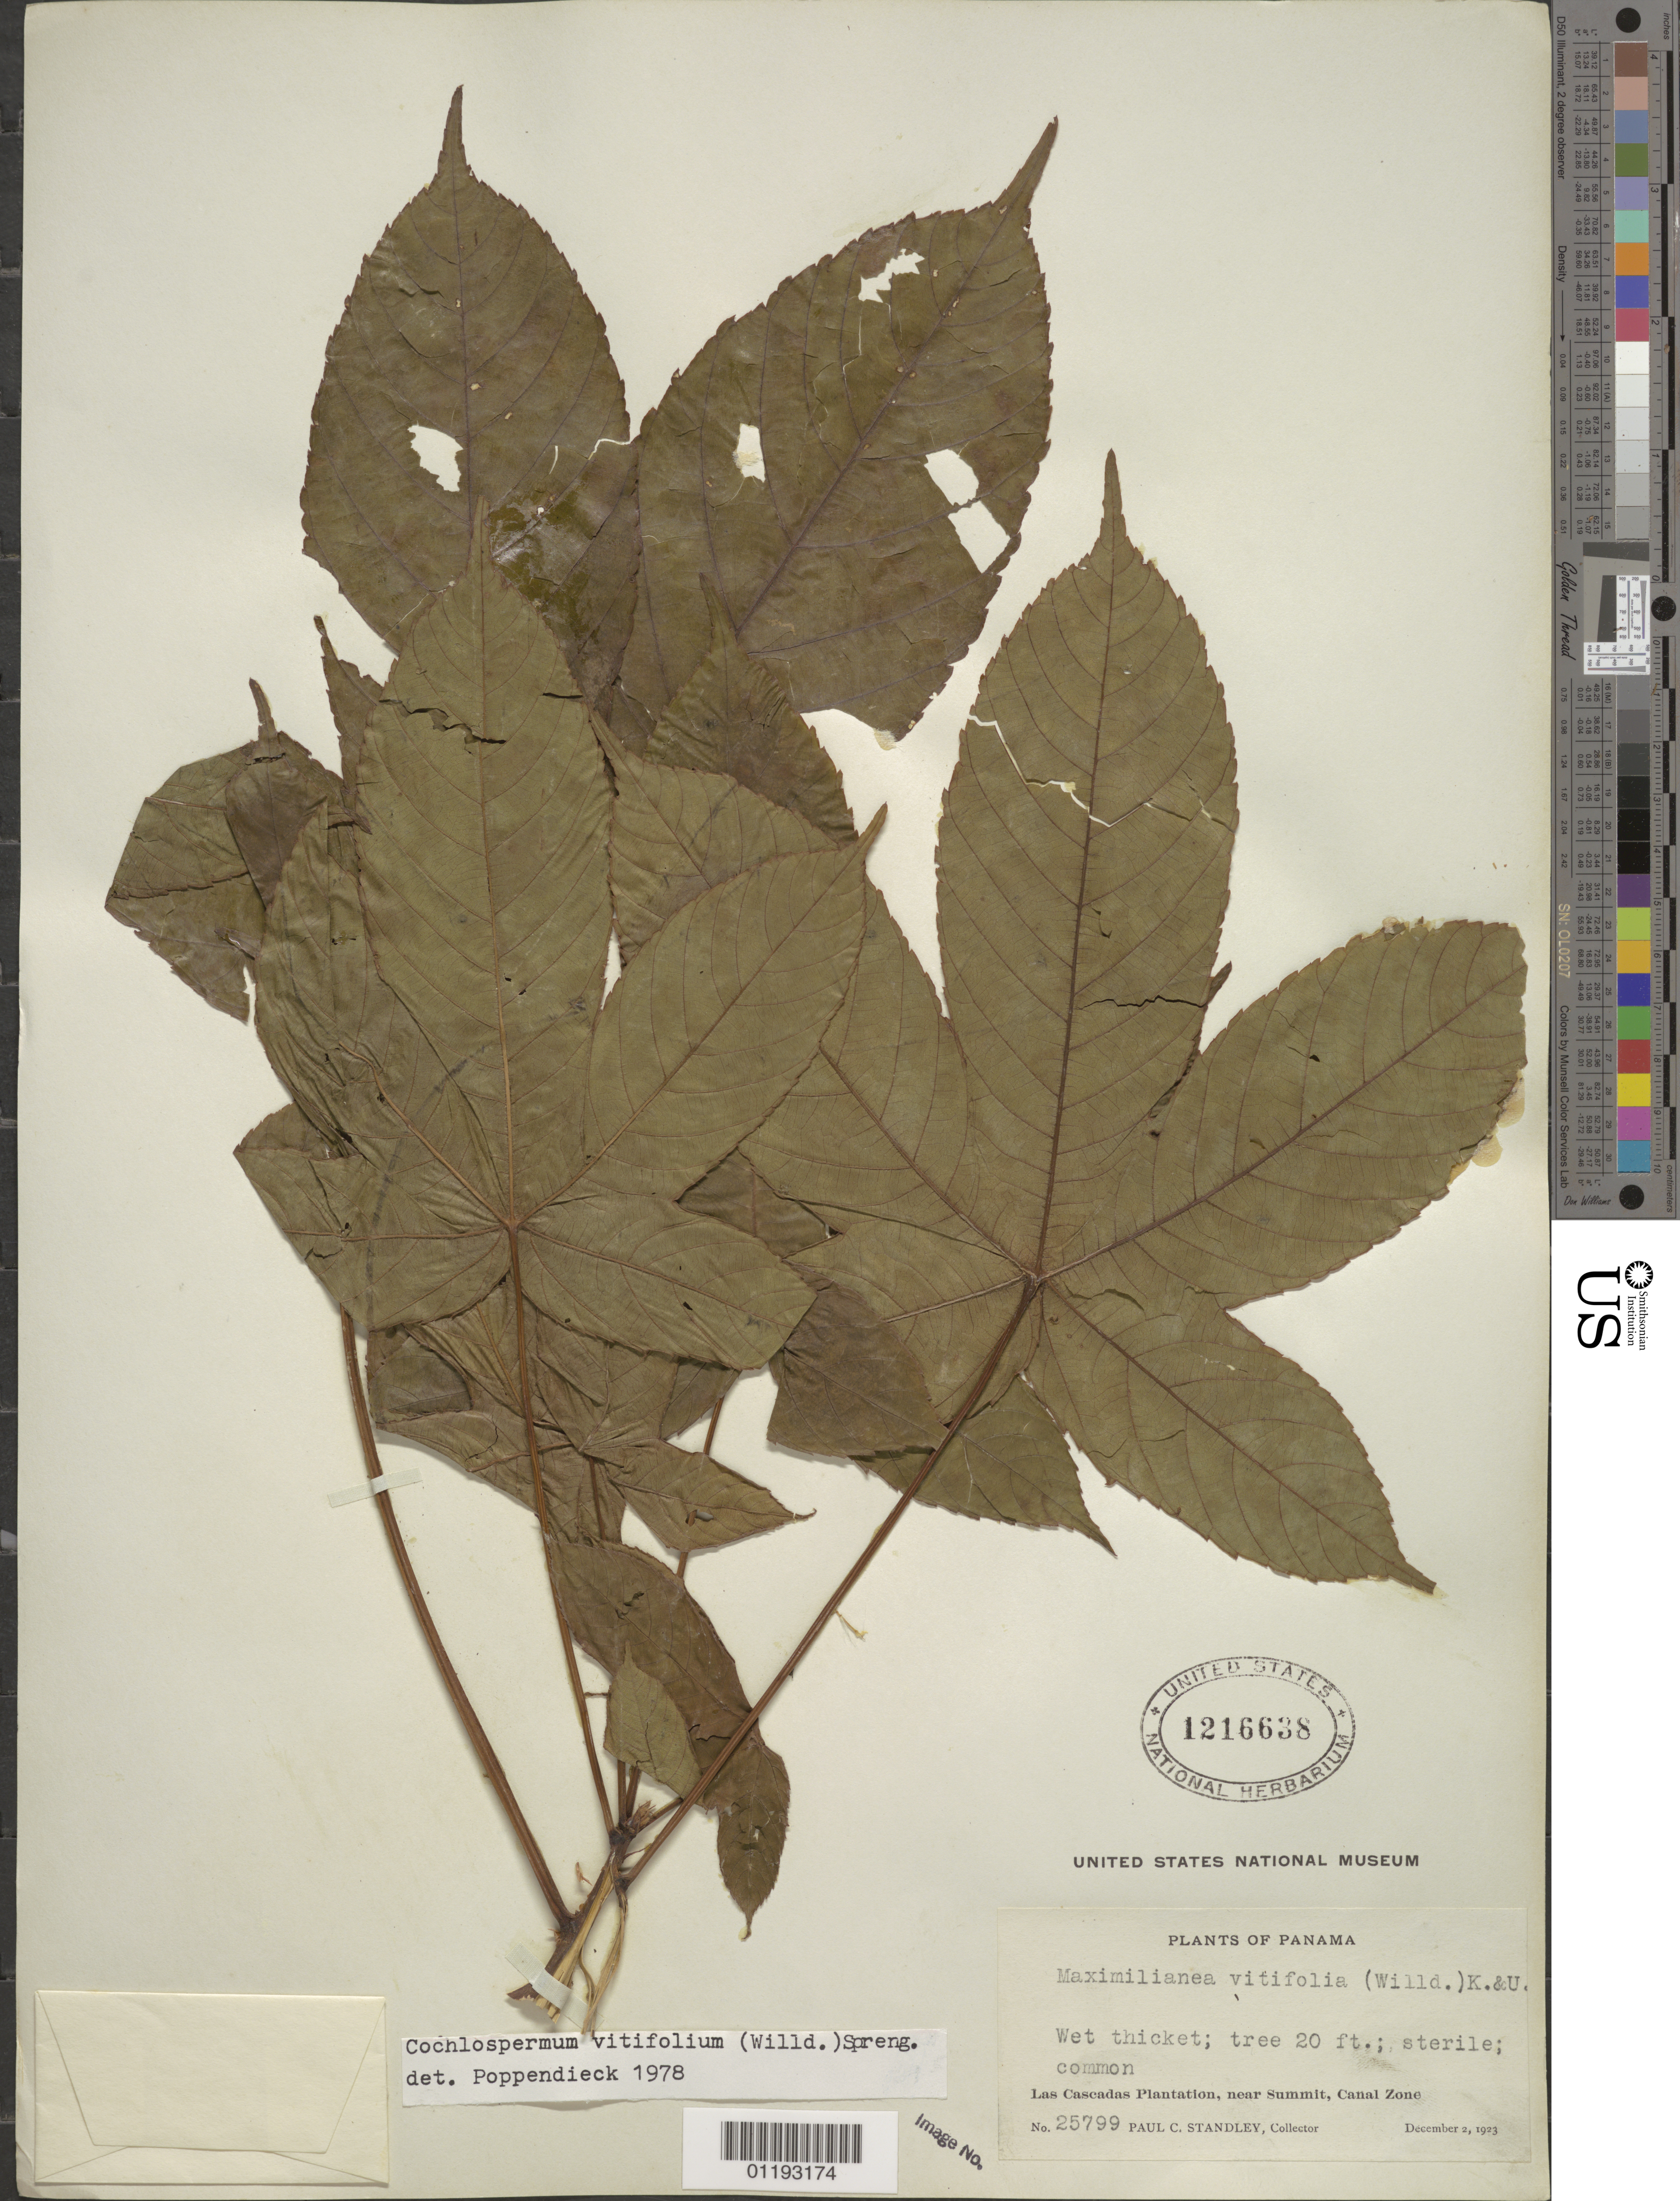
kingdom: Plantae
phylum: Tracheophyta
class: Magnoliopsida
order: Malvales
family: Cochlospermaceae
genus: Cochlospermum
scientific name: Cochlospermum vitifolium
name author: (Willd.) Spreng.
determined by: Poppendieck, H.-H., (HBG), Institut fur Allgemeine Botanik und Botanischer Garten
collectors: P. C. Standley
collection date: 1923-12-02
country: Panama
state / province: Panamá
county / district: Canal Zone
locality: Las Cascadas Plantation, near Summit.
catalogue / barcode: US 1216638